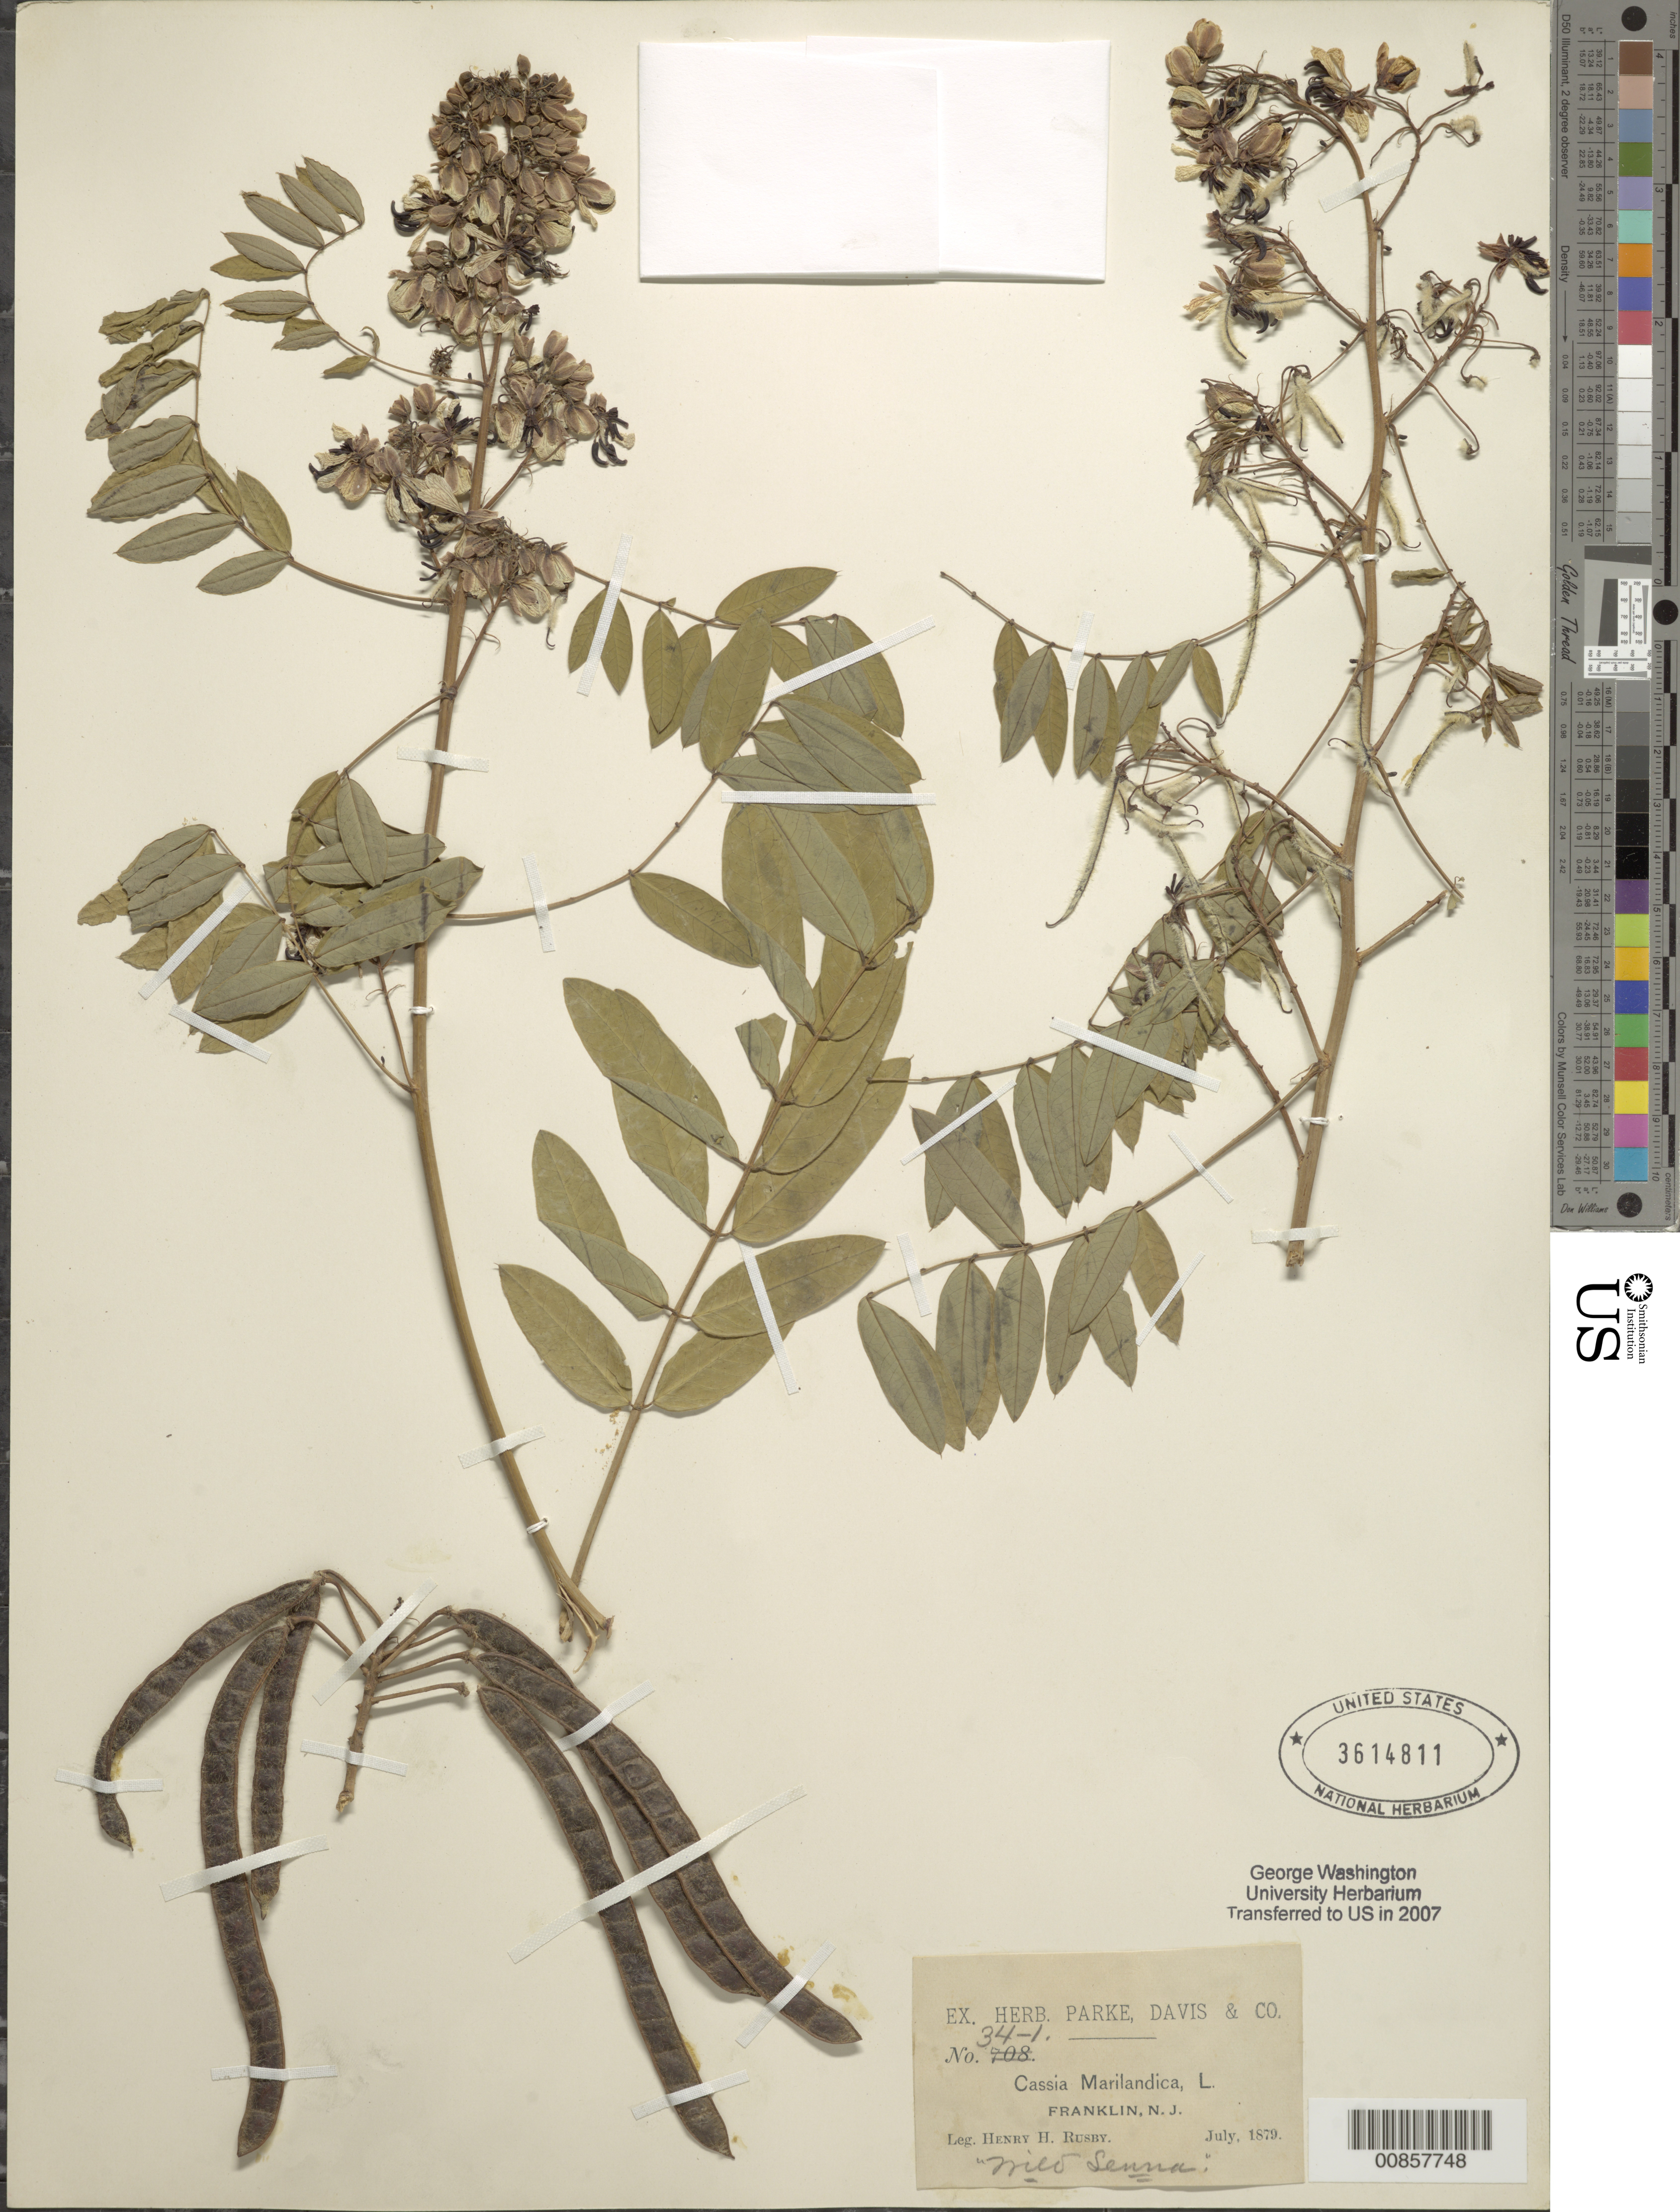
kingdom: Plantae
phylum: Tracheophyta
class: Magnoliopsida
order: Fabales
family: Fabaceae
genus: Senna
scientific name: Senna marilandica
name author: (L.) Link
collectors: H. H. Rusby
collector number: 34-1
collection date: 1879-07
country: United States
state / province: New Jersey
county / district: Morris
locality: Franklin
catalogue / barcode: US 3614811